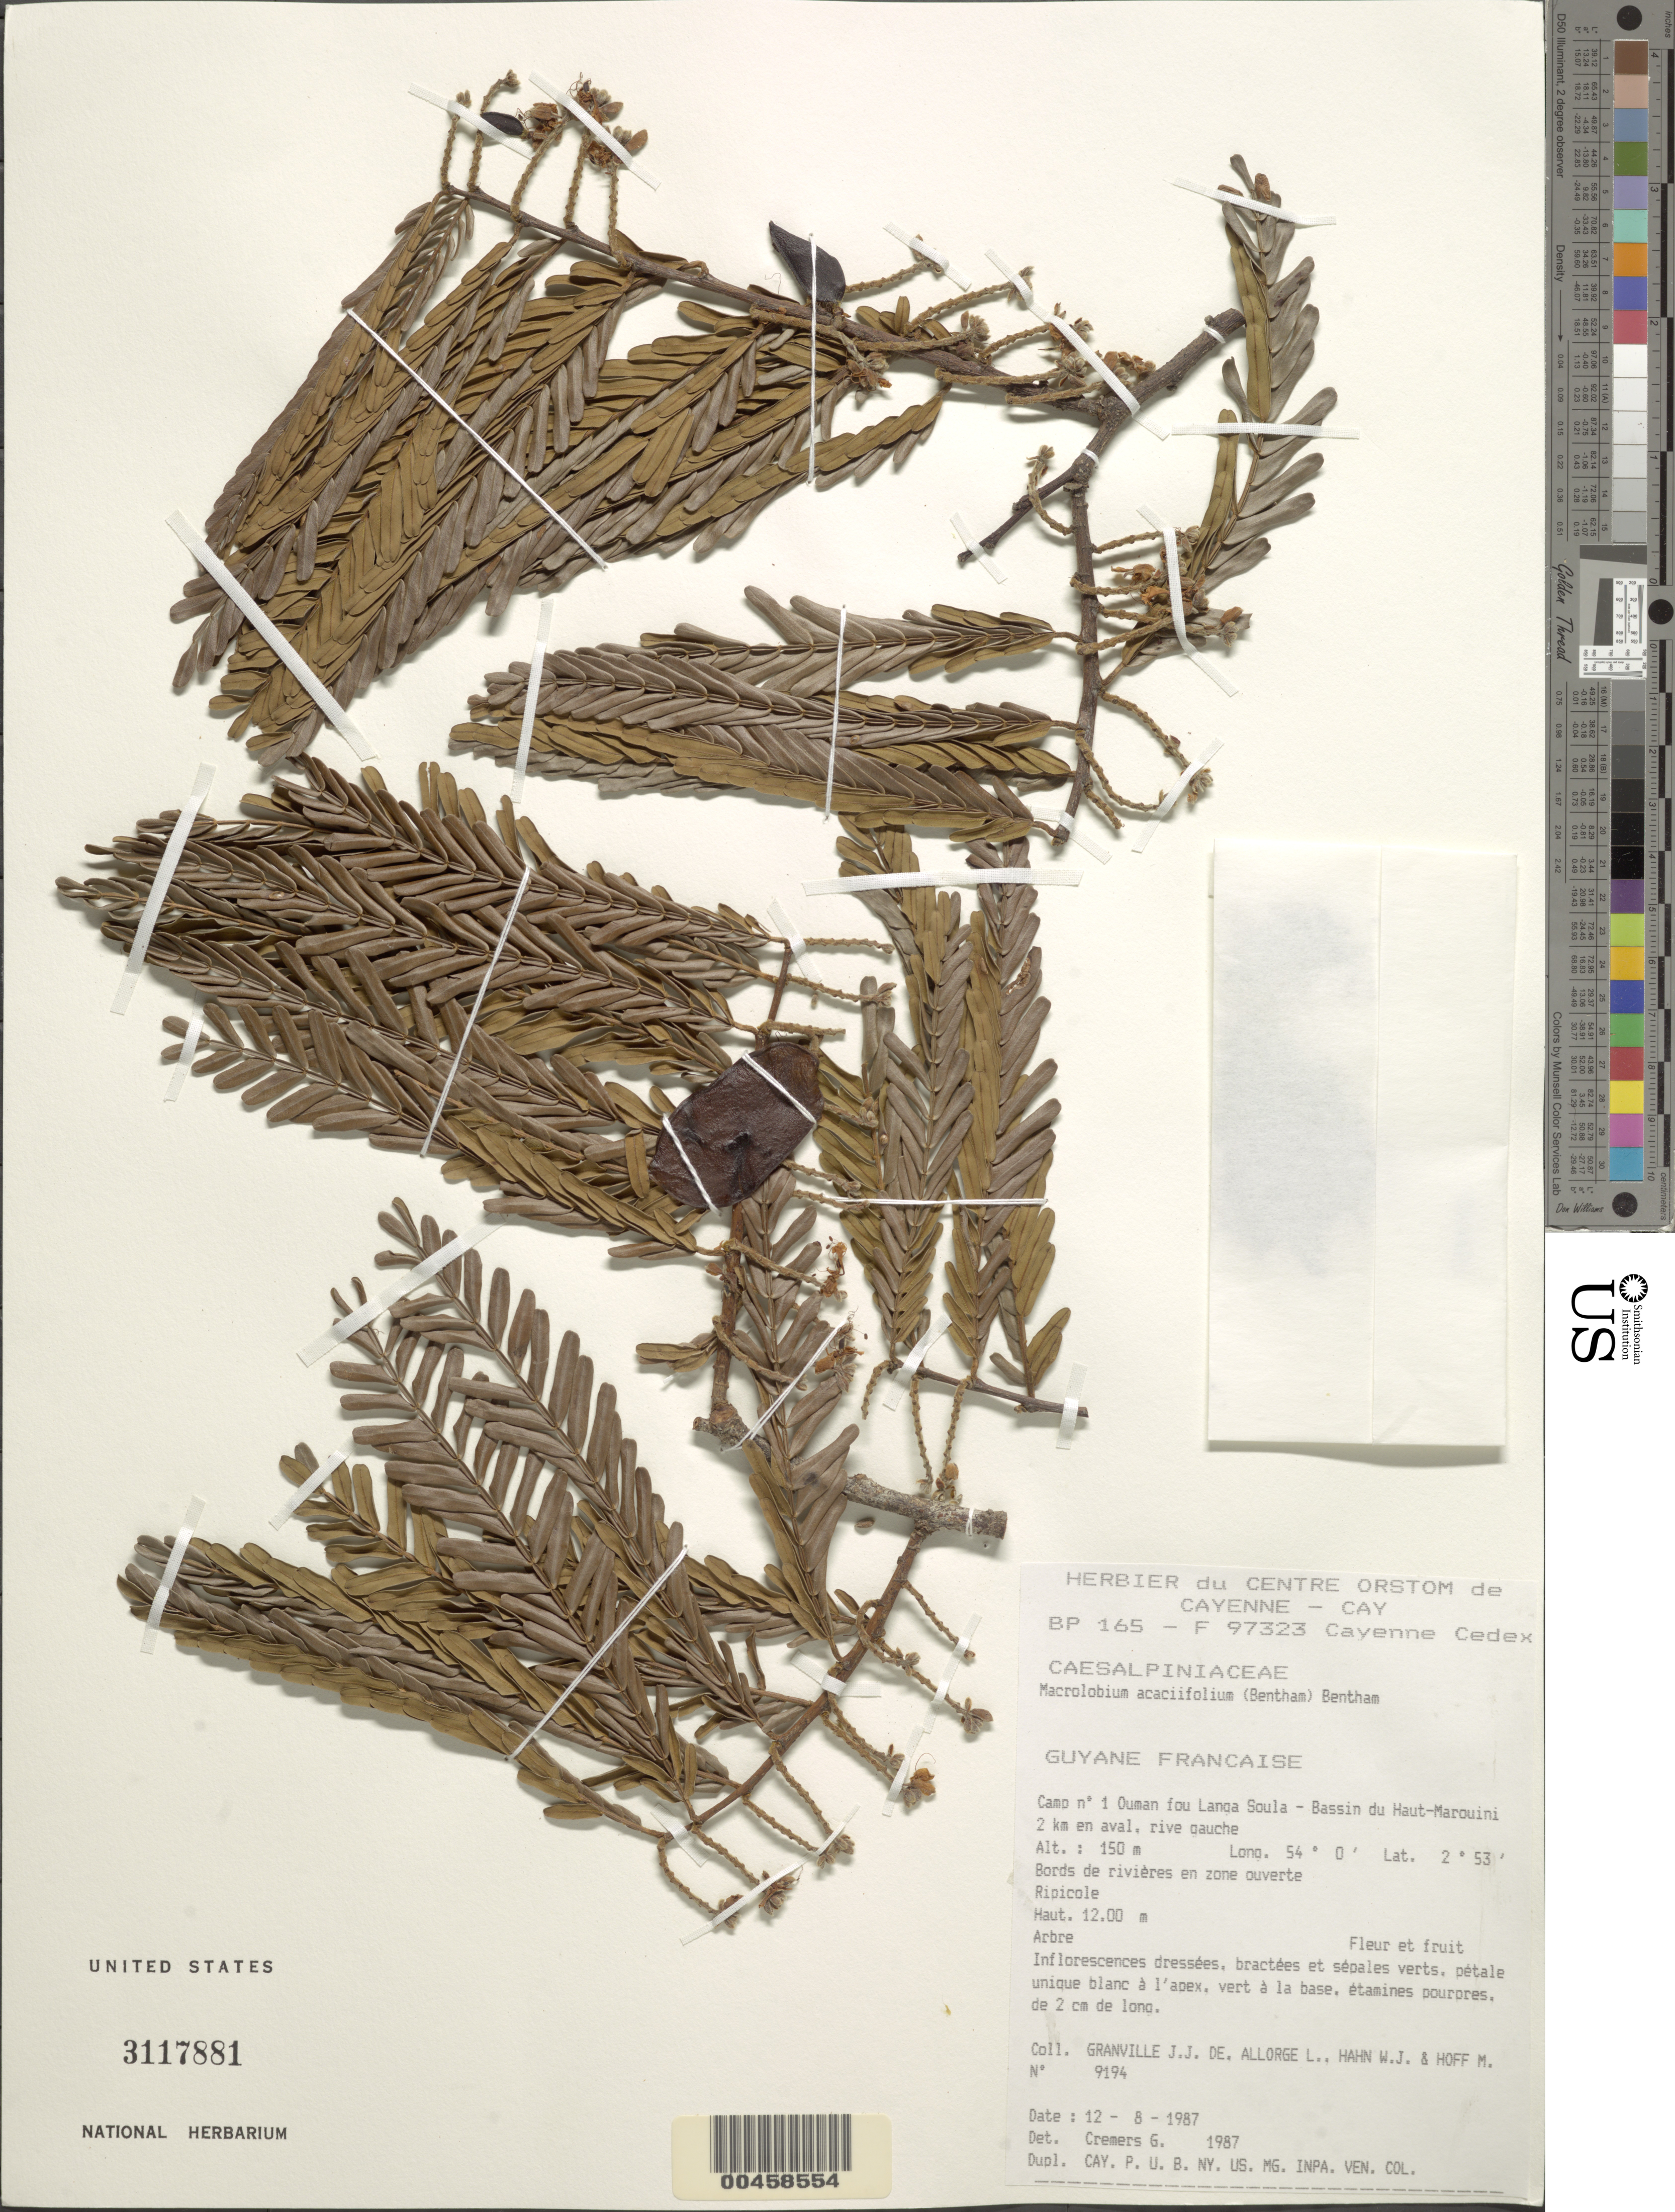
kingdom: Plantae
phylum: Tracheophyta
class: Magnoliopsida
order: Fabales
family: Fabaceae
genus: Macrolobium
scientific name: Macrolobium acaciifolium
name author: (Benth.) Benth.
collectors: J.-J. de Granville, L. Allorge, W. J. Hahn & M. Hoff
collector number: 9194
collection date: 1987-08-12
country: French Guiana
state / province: Saint-Laurent-du-Maroni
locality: Camp 1 Ouman fou Langa Soula - Bassin du Haut-Marouini, 2 km en aval, rive gauche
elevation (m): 150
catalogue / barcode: US 3117881